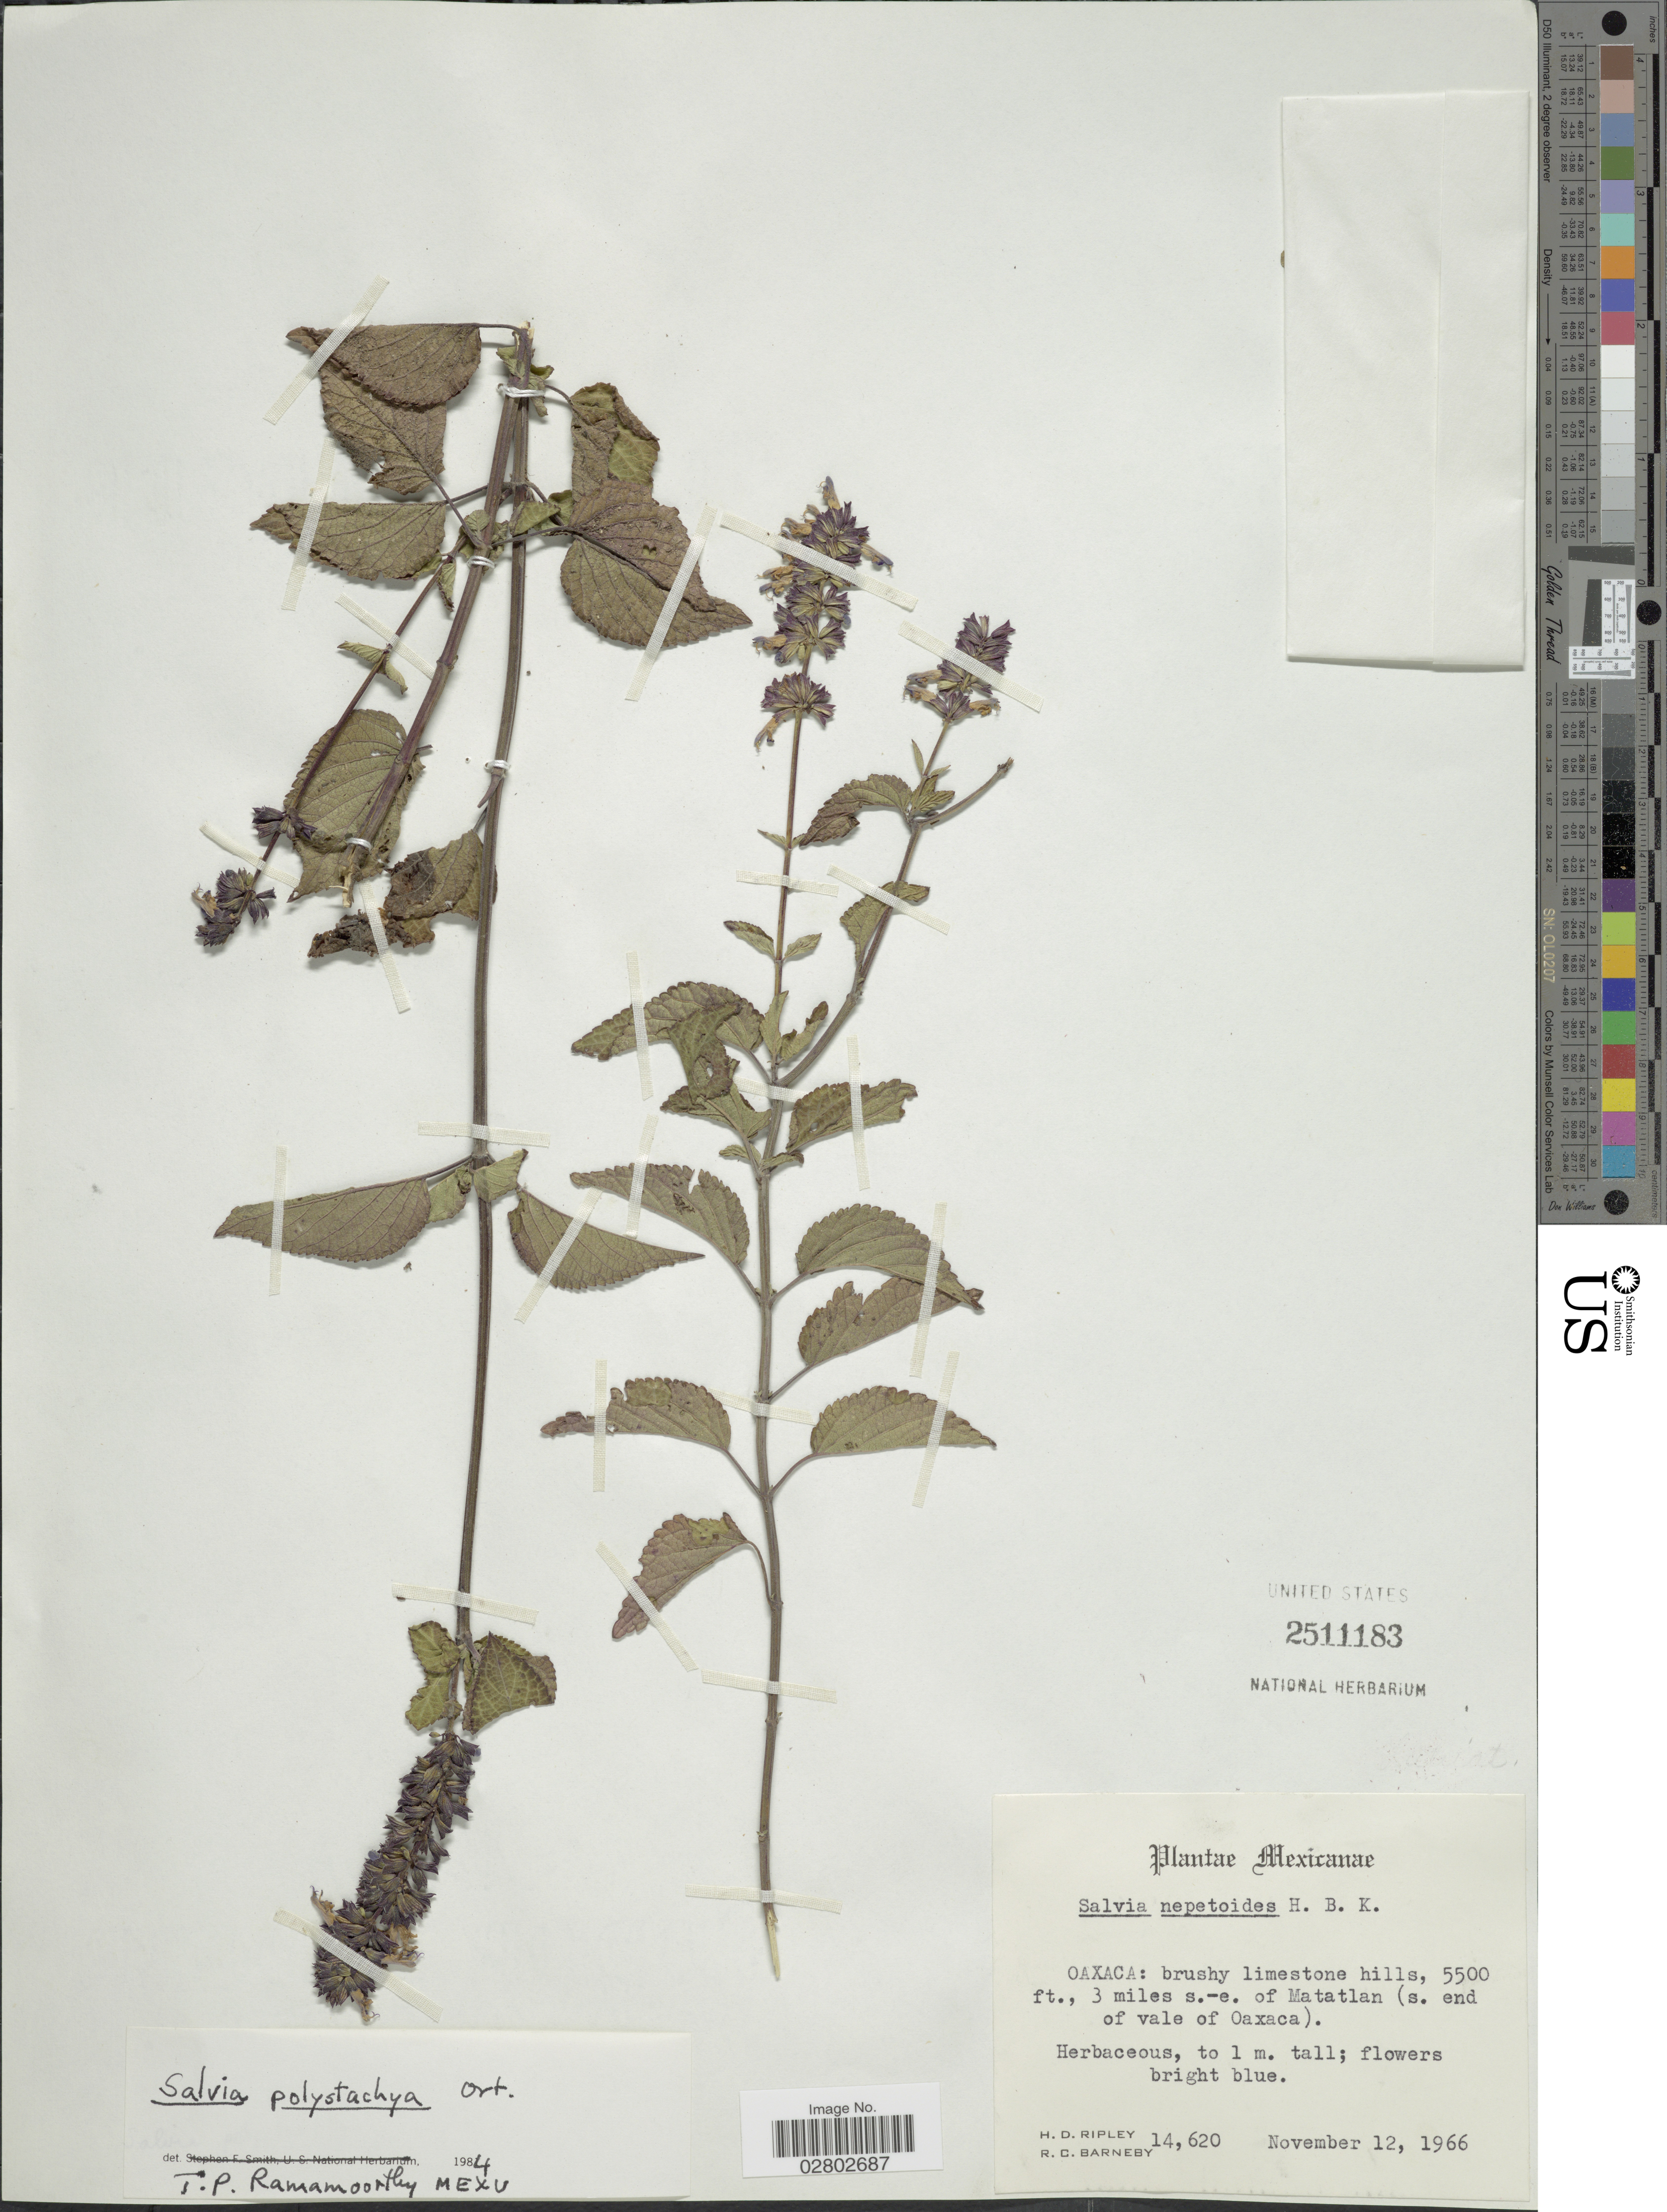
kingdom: Plantae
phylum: Tracheophyta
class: Magnoliopsida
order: Lamiales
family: Lamiaceae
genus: Salvia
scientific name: Salvia polystachya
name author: Cav.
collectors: H. Ripley & R. C. Barneby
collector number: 14620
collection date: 1966-11-12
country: Mexico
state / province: Oaxaca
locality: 3 miles s.-e. of Matatlan (s. end of vale of Oaxaca).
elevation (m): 1676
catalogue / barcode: US 2511183